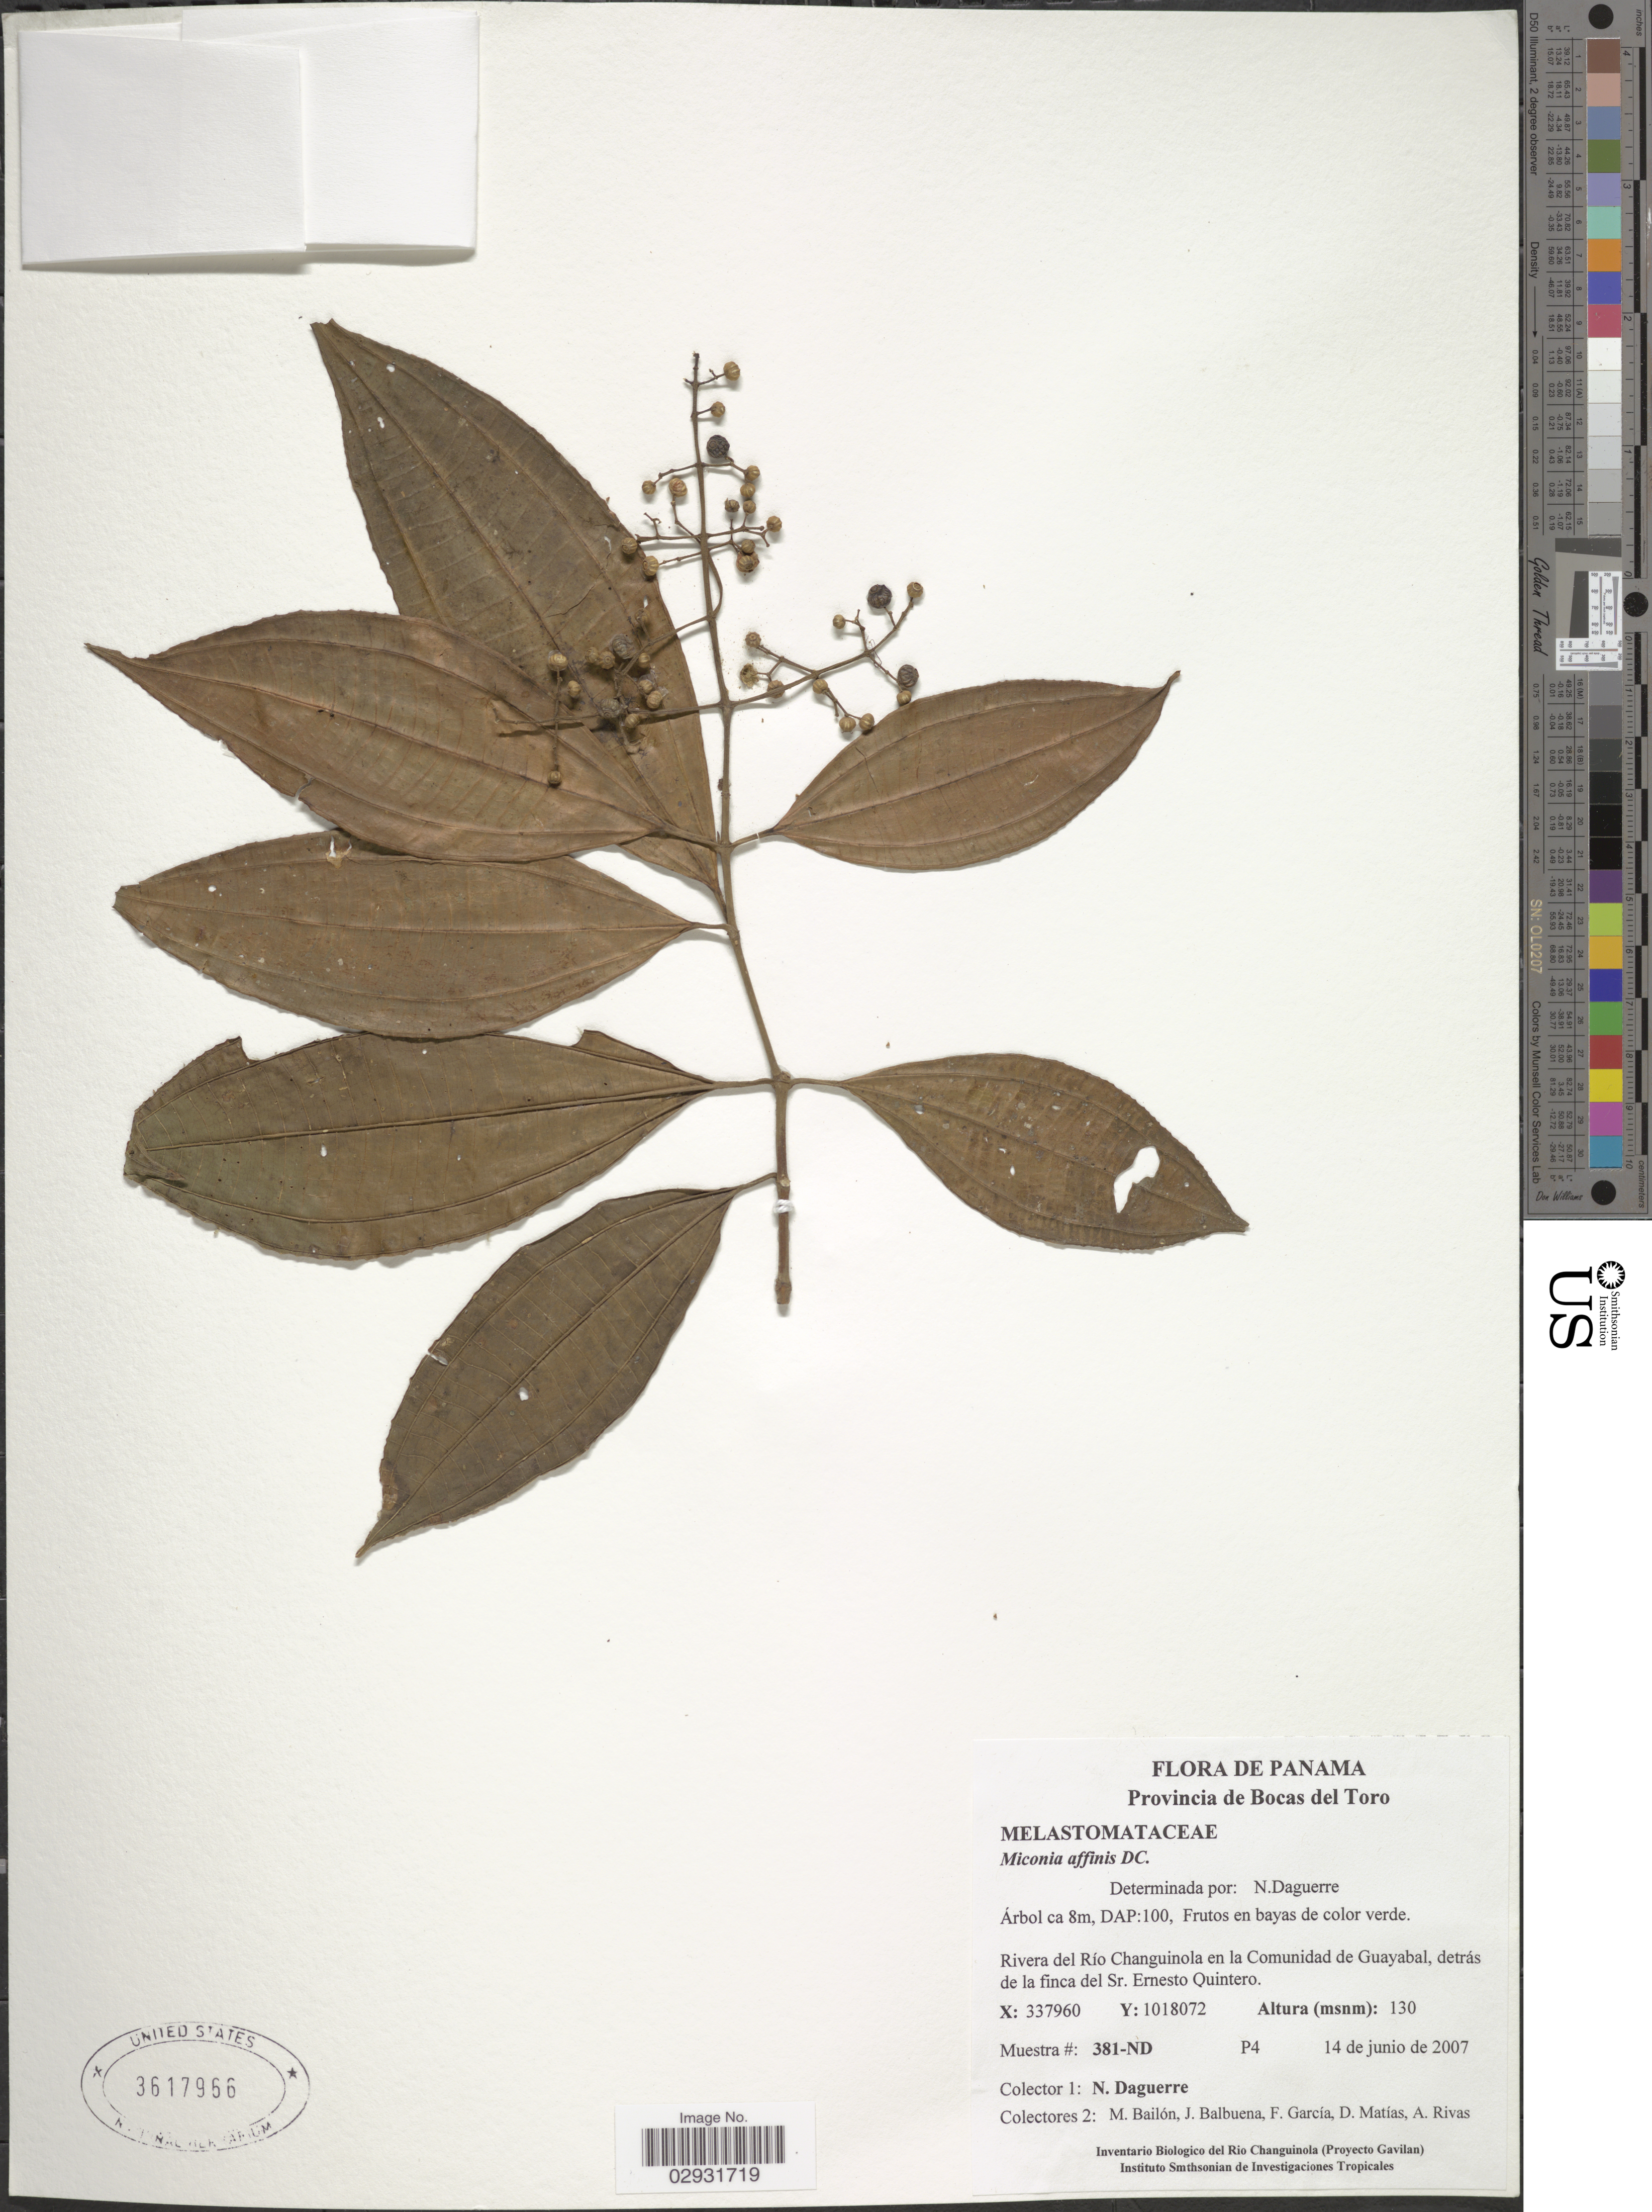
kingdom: Plantae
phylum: Tracheophyta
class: Magnoliopsida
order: Myrtales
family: Melastomataceae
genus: Miconia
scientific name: Miconia affinis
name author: DC.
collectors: N. Daguerre, M. Bailón, J. Balbuena, F. Garcia & et al.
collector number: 381-ND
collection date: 2007-06-14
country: Panama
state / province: Bocas del Toro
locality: Provincia de Bocas del Toro. Rivera del Río Changuinola en la Comunidad de Guayabal, detrás de la finca del Sr. Ernesto Quintero. X: 337960 Y: 1018072. [unsure placement]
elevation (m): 130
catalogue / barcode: US 3617966